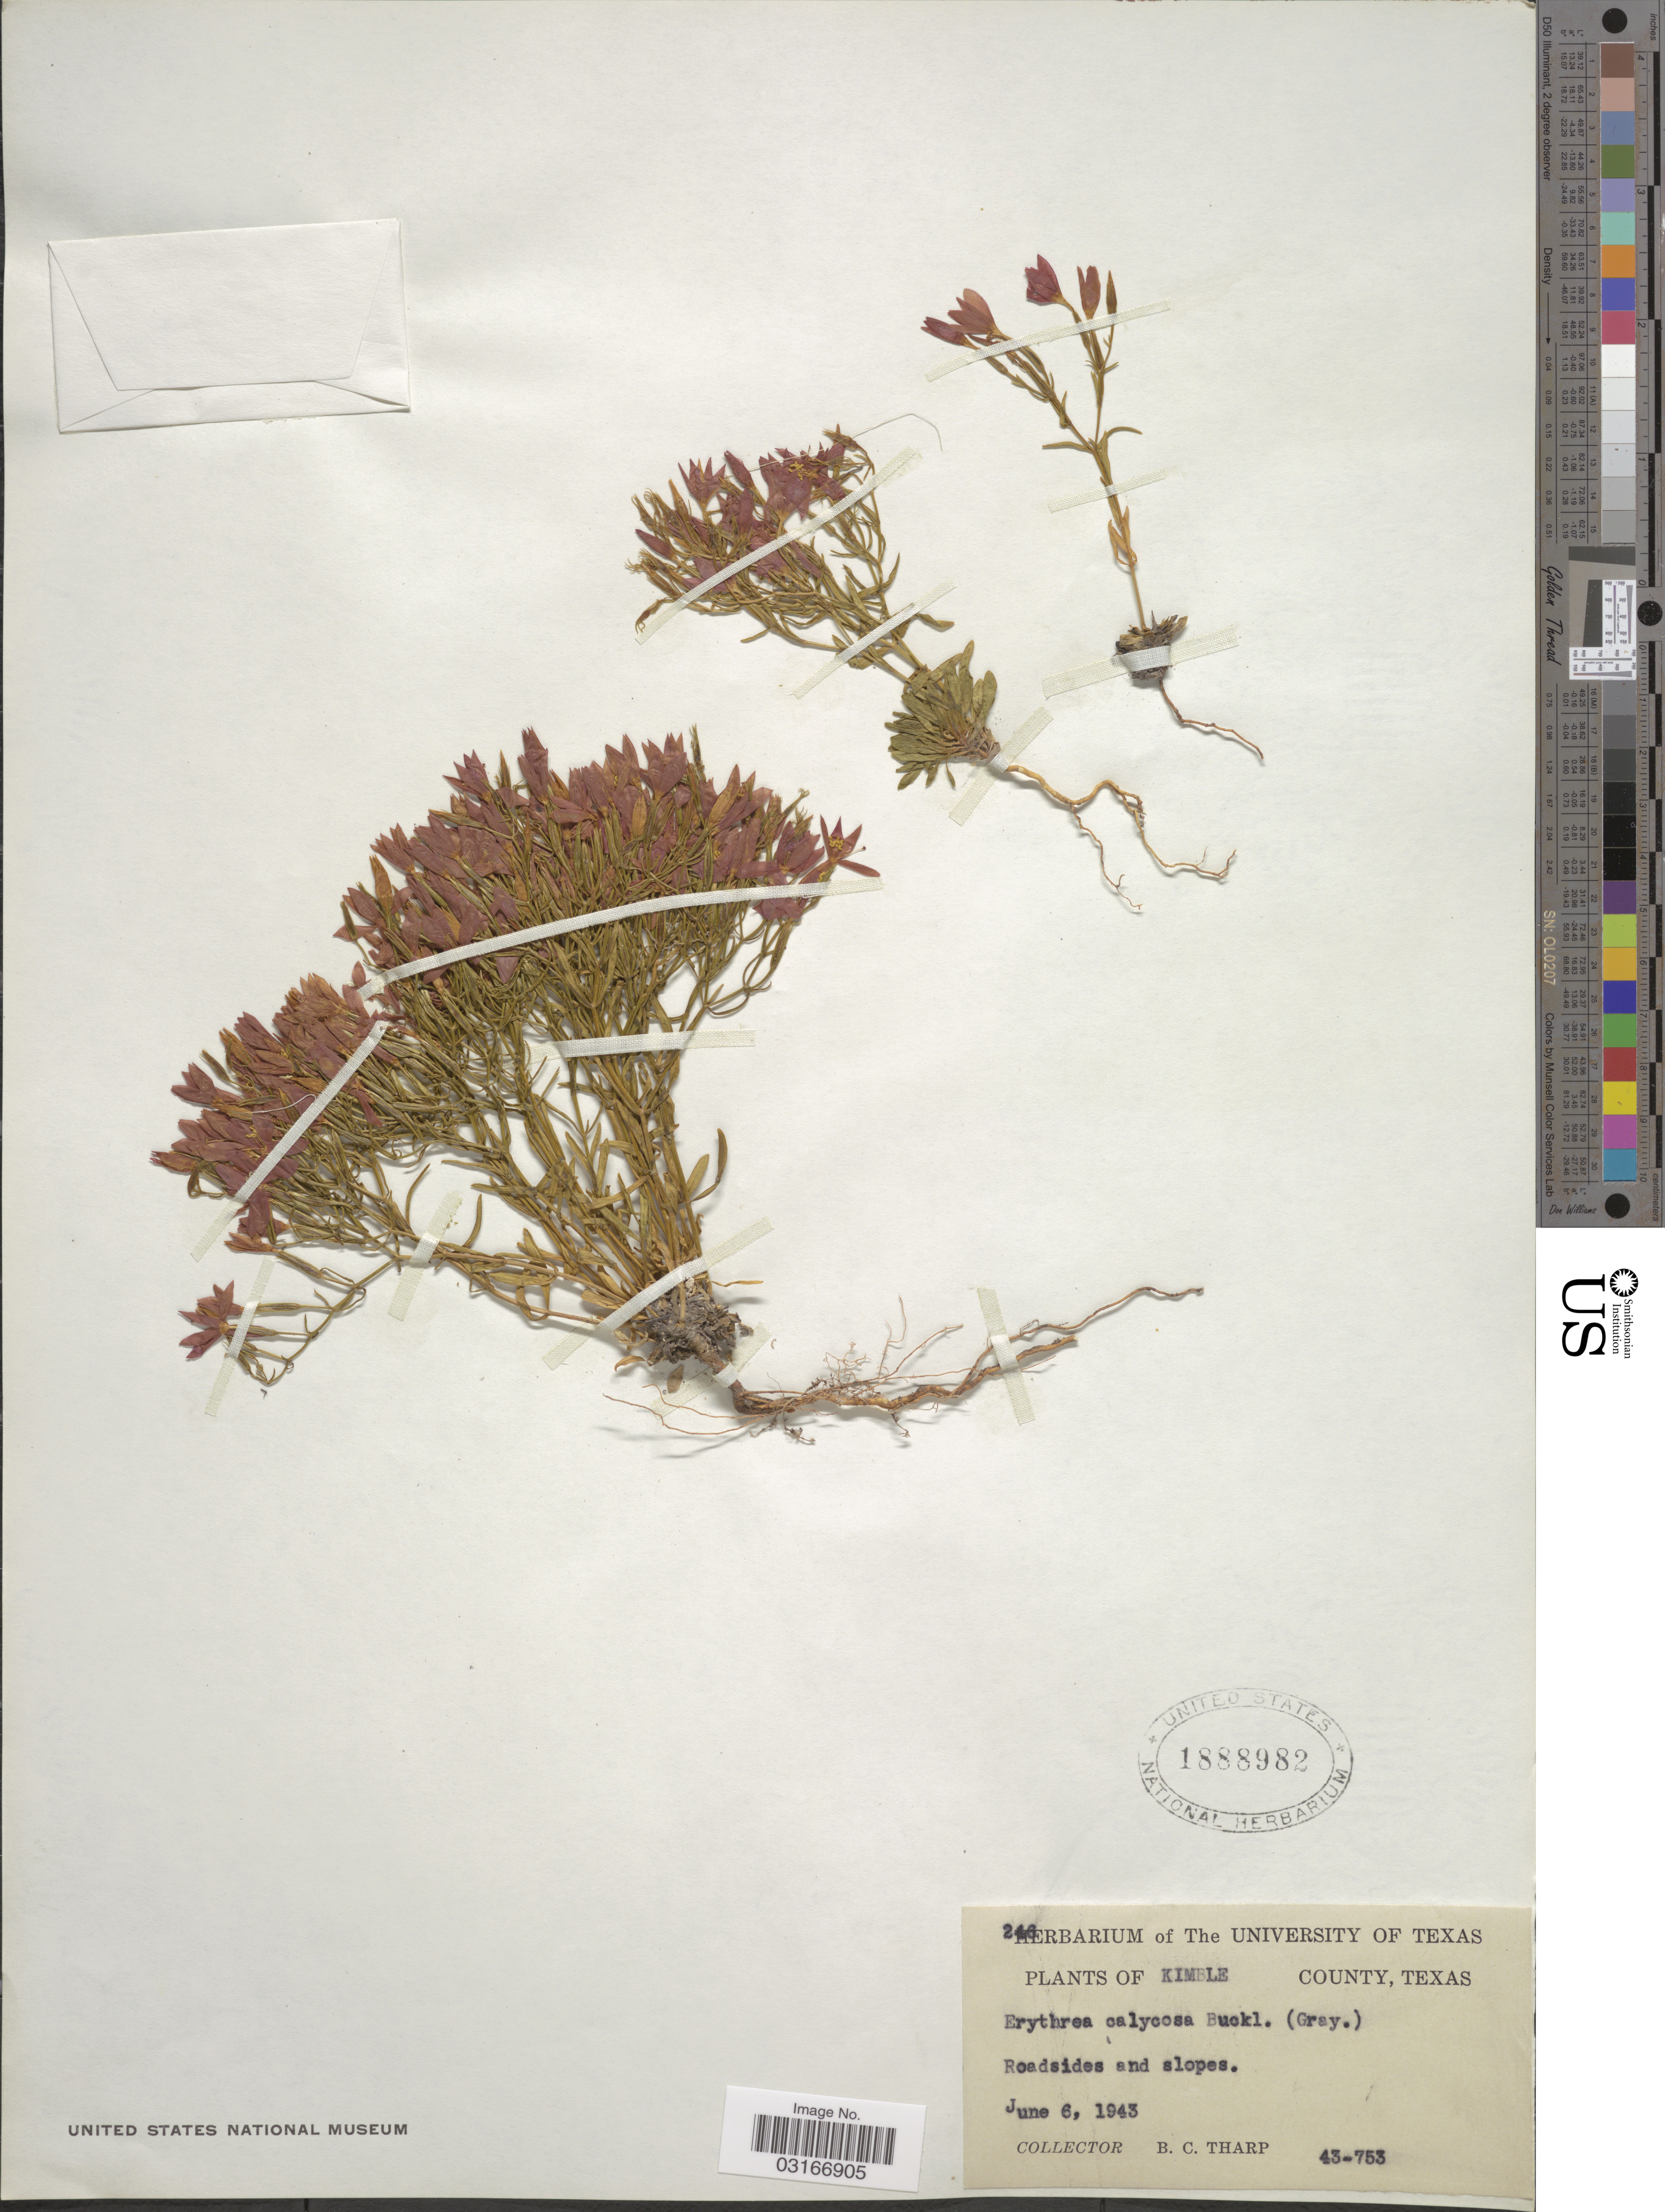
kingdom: Plantae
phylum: Tracheophyta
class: Magnoliopsida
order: Gentianales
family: Gentianaceae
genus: Centaurium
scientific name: Centaurium calycosum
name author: (Buckley) Buckley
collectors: B. C. Tharp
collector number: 43-753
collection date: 1943-06-06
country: United States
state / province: Texas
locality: Kimble.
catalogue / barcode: US 1888982